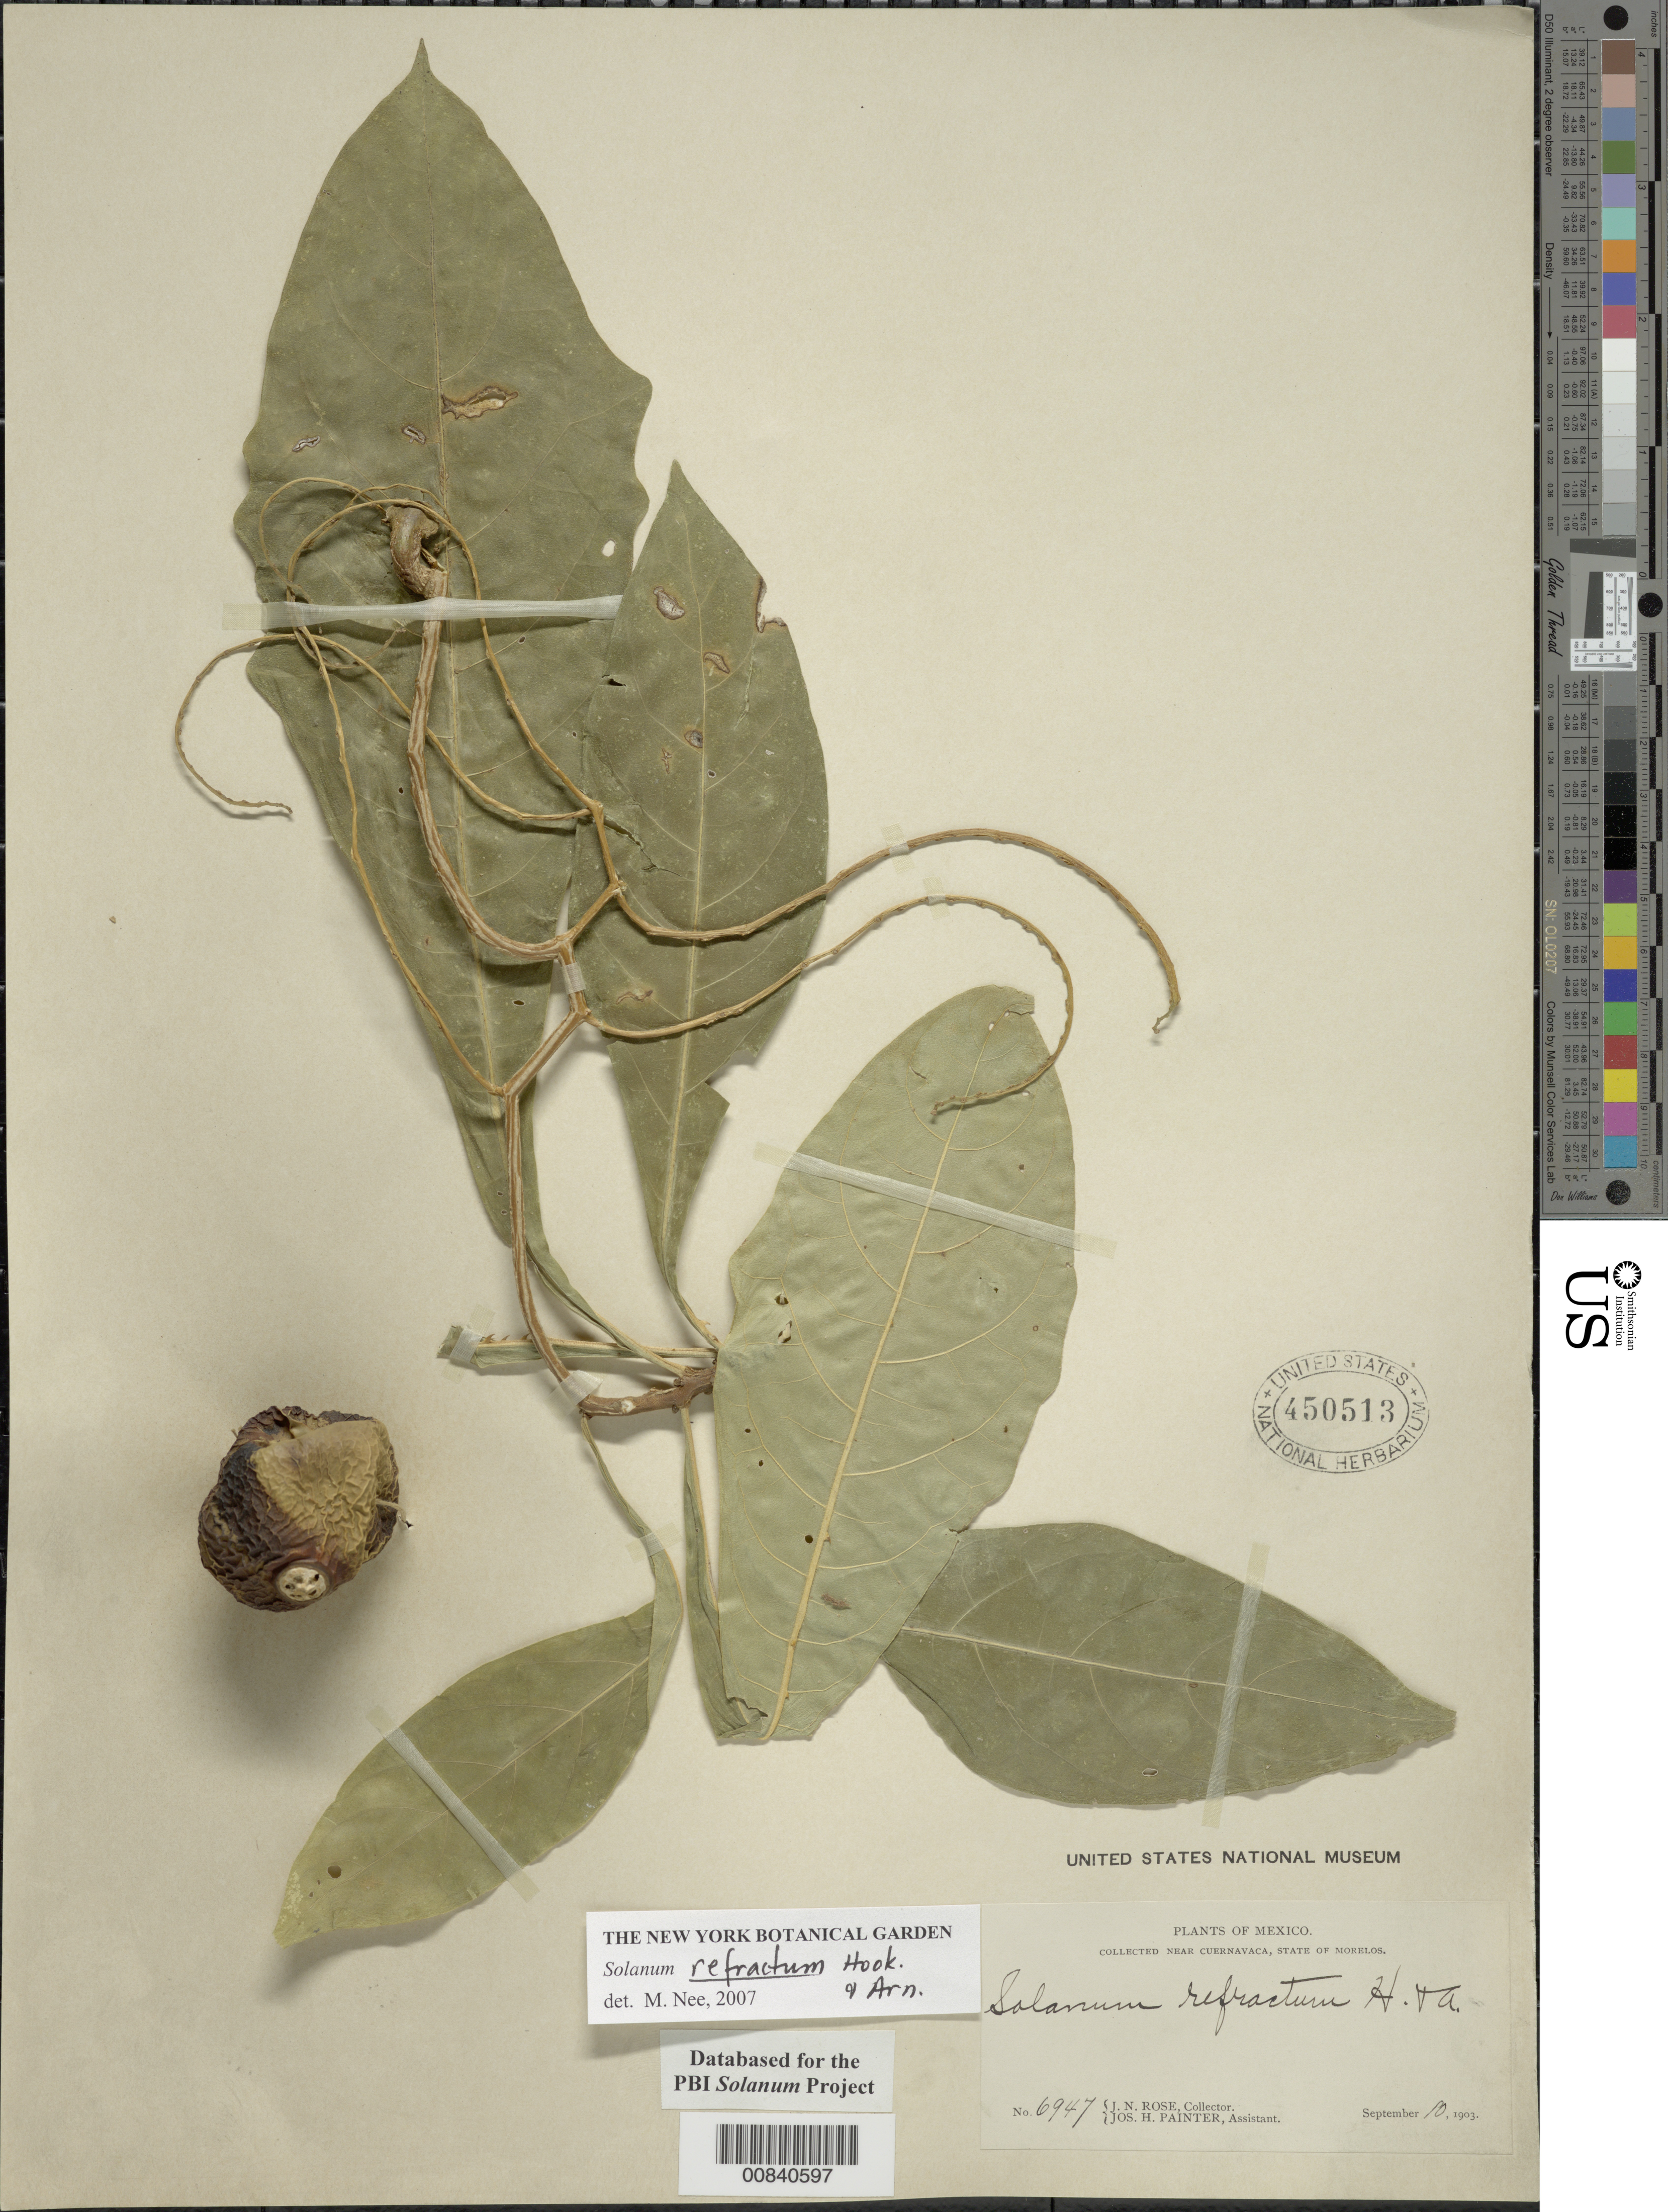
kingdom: Plantae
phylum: Tracheophyta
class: Magnoliopsida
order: Solanales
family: Solanaceae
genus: Solanum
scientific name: Solanum bicorne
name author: Dunal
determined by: Clark, J. L., (SEL), The Marie Selby Botanical Garden (UNITED STATES)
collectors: J. N. Rose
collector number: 6947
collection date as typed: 10 Sep 1903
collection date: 1903-09-10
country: Mexico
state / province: Morelos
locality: Collected near Cuernavaca.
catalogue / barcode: US 450513